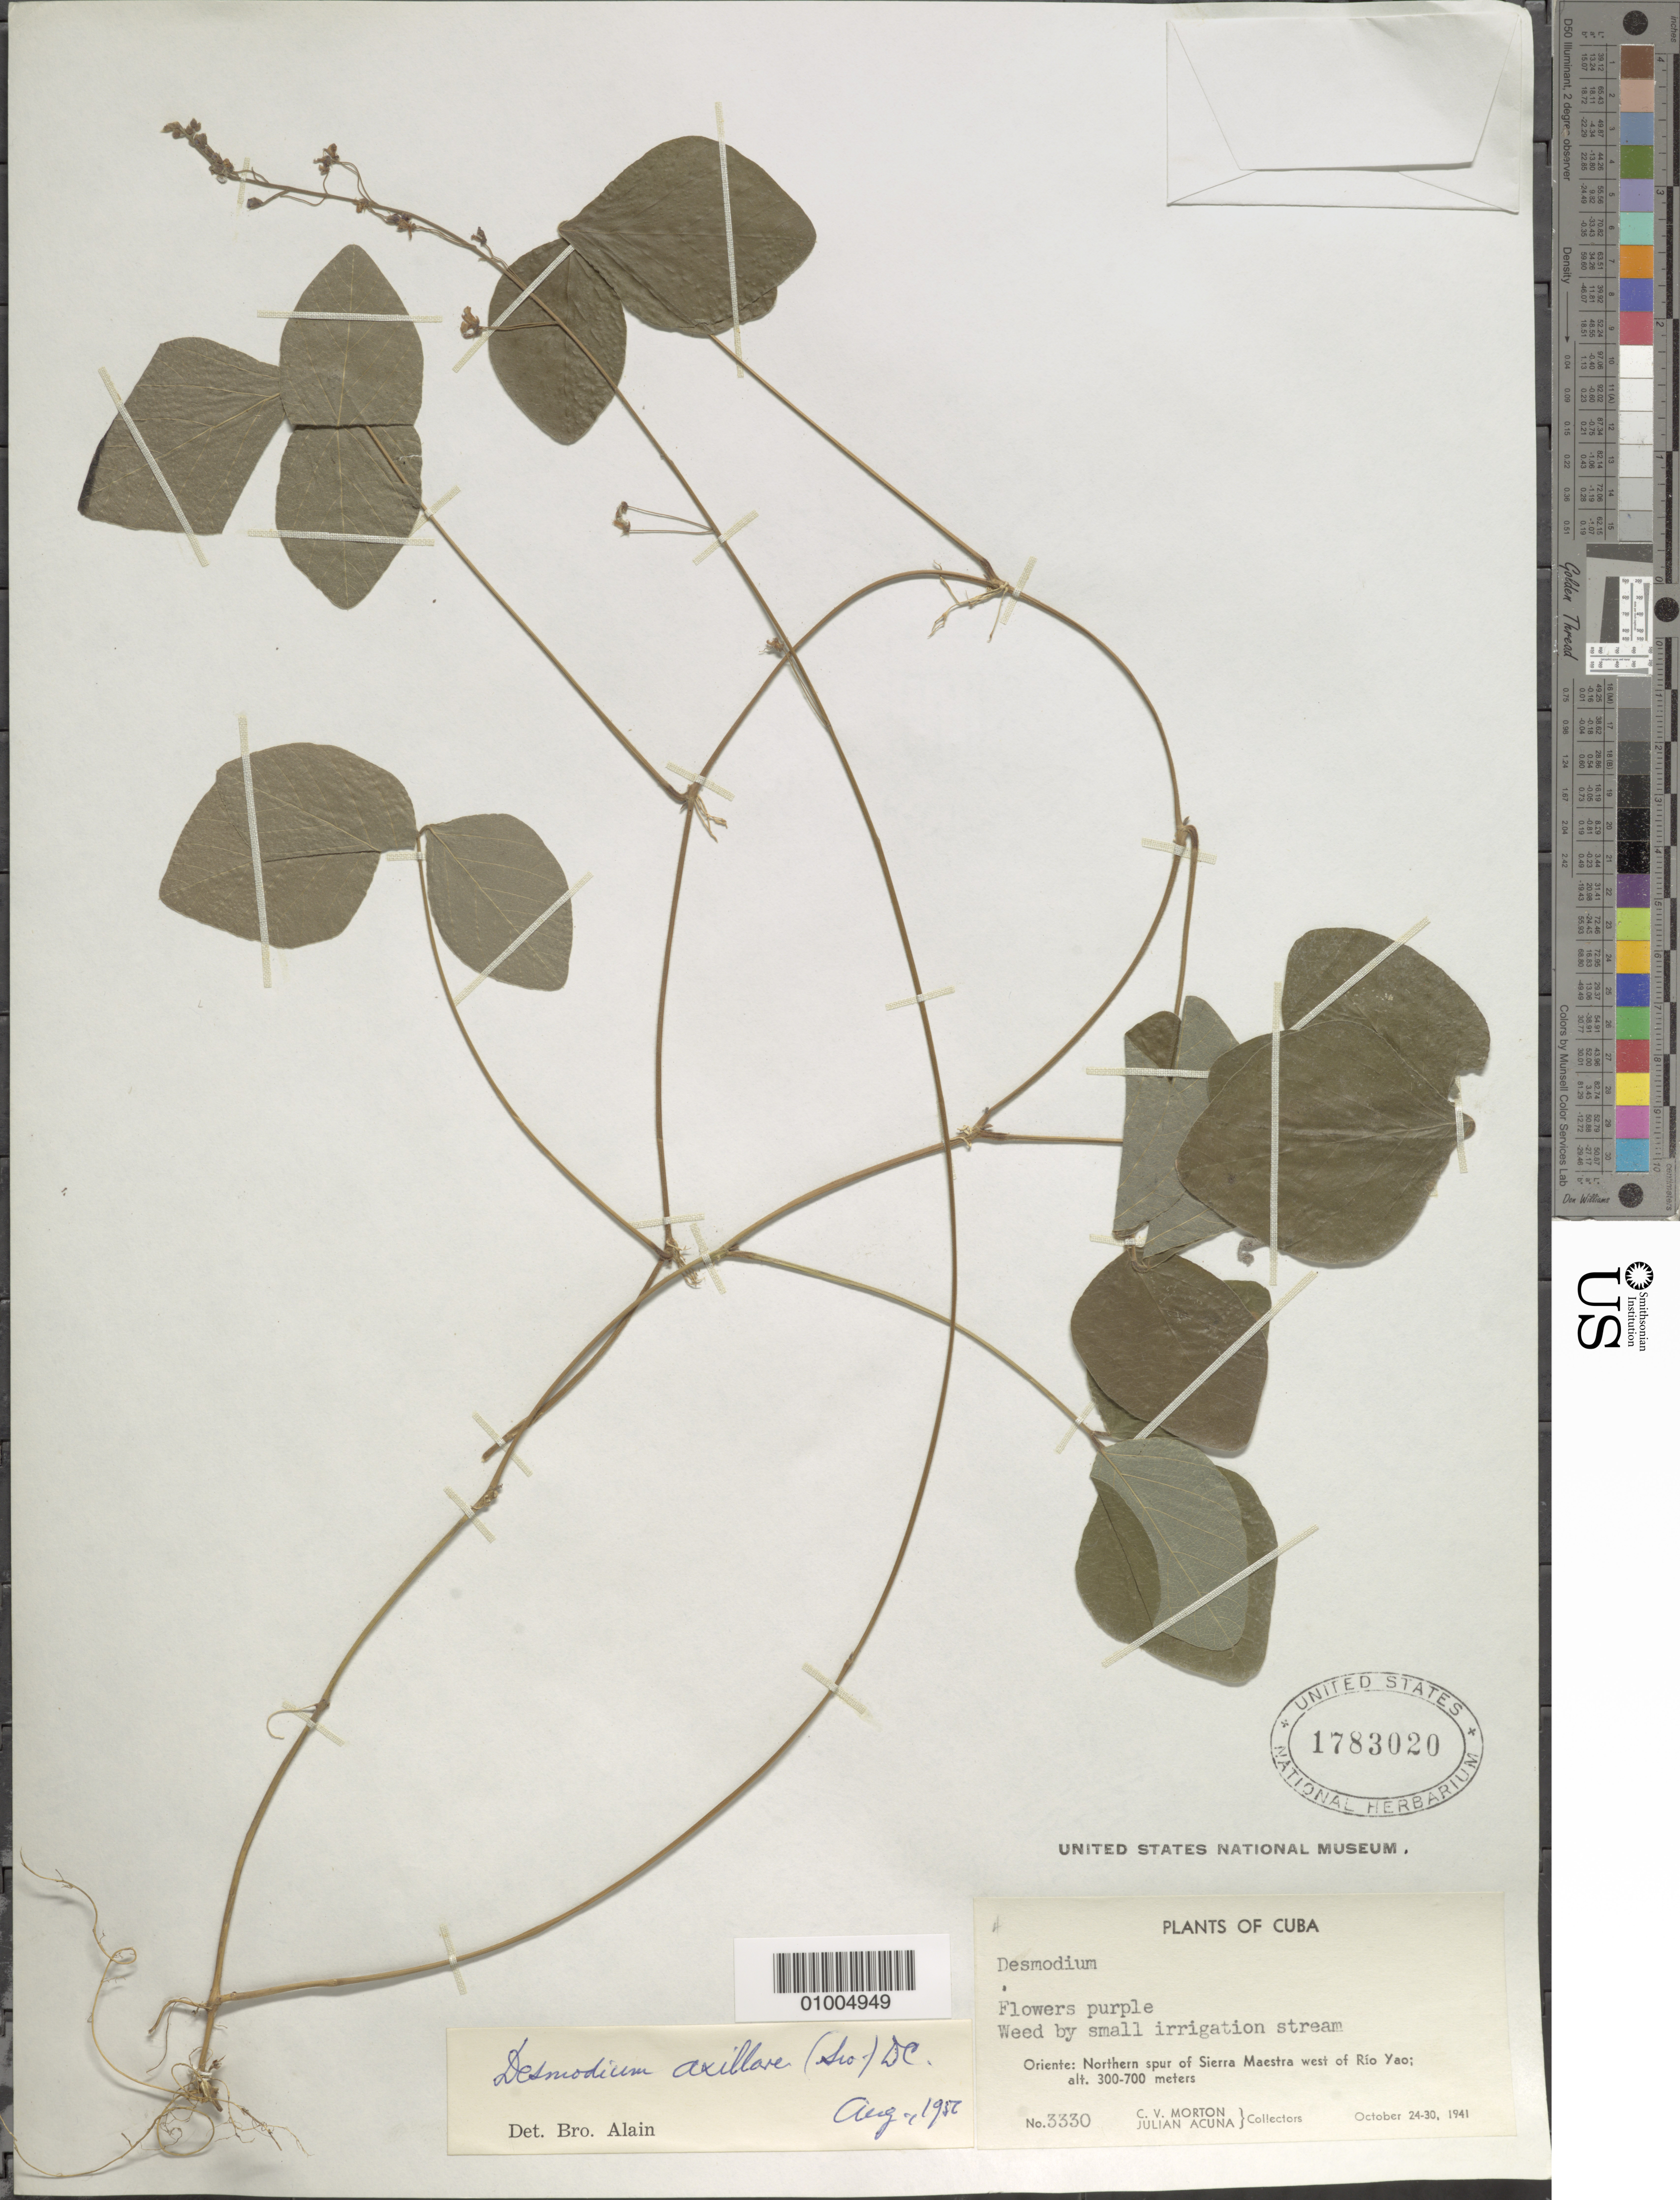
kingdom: Plantae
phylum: Tracheophyta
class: Magnoliopsida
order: Fabales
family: Fabaceae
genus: Desmodium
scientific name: Desmodium axillare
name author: (Sw.) DC.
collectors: C. V. Morton & J. Acuña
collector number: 3330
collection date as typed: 24 Oct 1941 to 30 Oct 1941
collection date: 1941-10-24/1941-10-30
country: Cuba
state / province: Oriente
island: Cuba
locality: N spur of Sierra Maestra W of Rio Yao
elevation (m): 91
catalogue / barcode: US 1783020